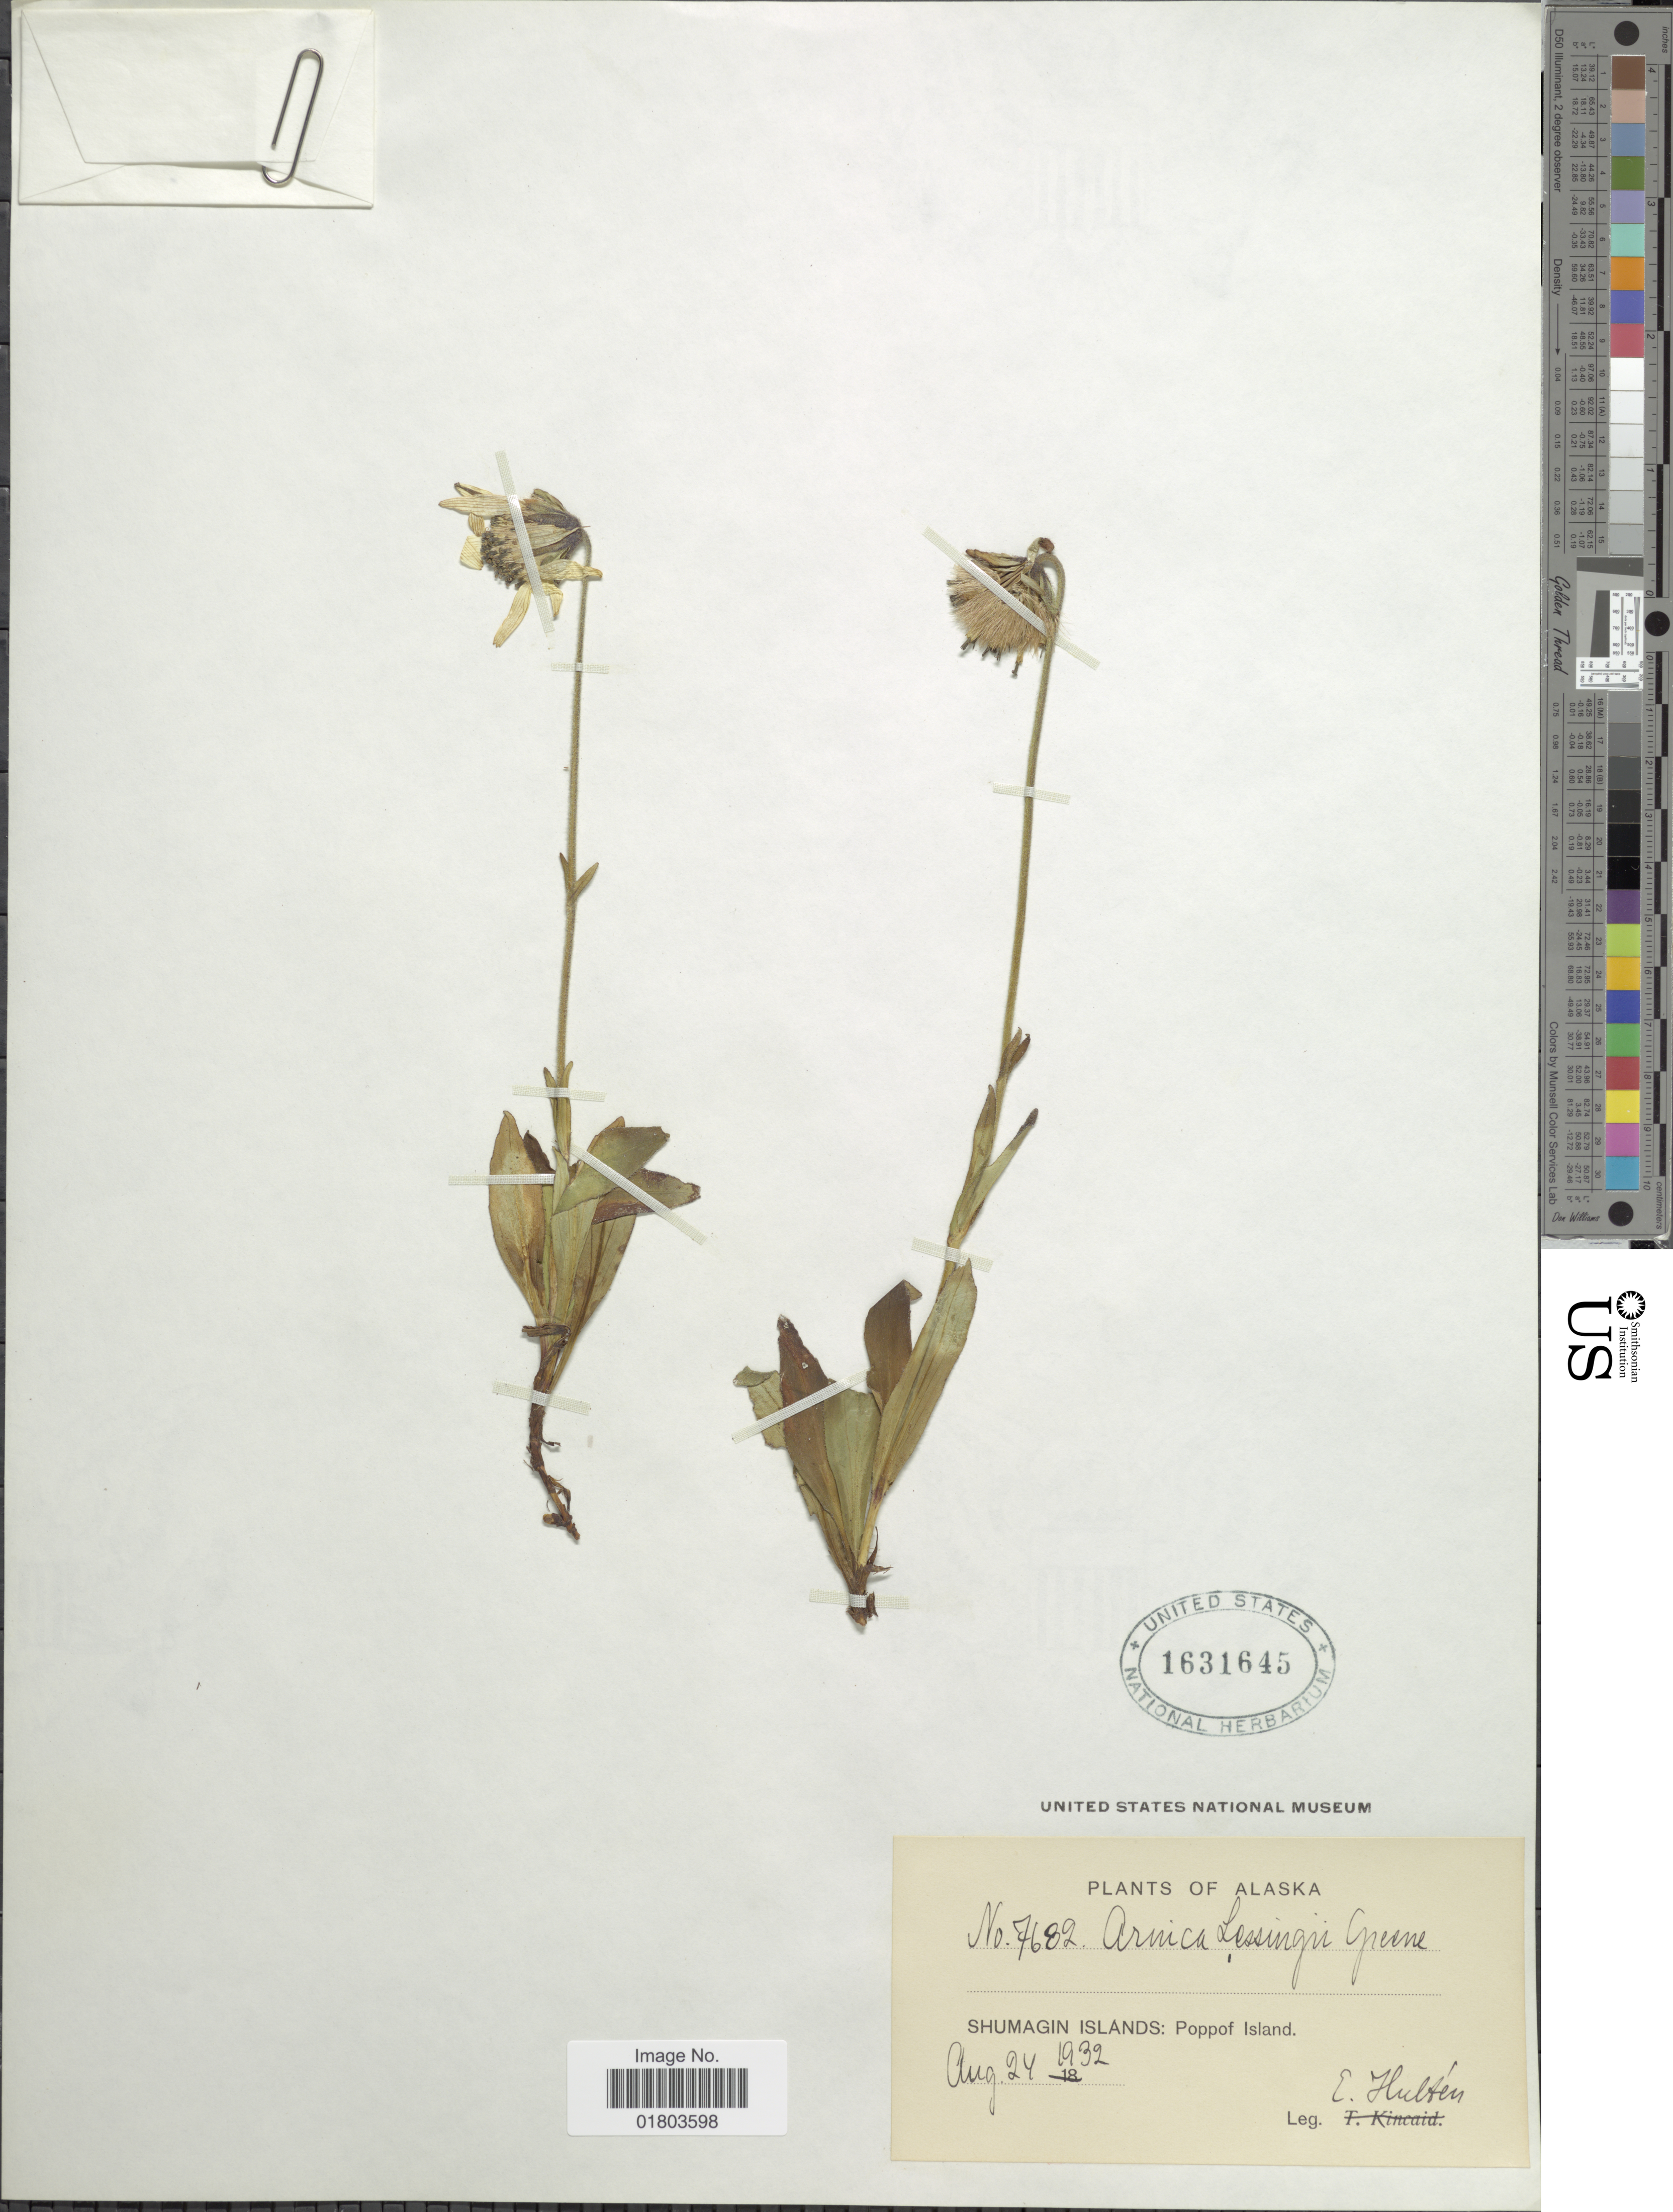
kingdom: Plantae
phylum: Tracheophyta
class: Magnoliopsida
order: Asterales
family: Asteraceae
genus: Arnica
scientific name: Arnica lessingii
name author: (Torr. & A. Gray) Greene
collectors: E. G. Hultén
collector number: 7632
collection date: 1932-08-24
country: United States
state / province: Alaska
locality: Shumagin Islands: Poppof Island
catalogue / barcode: US 1631645